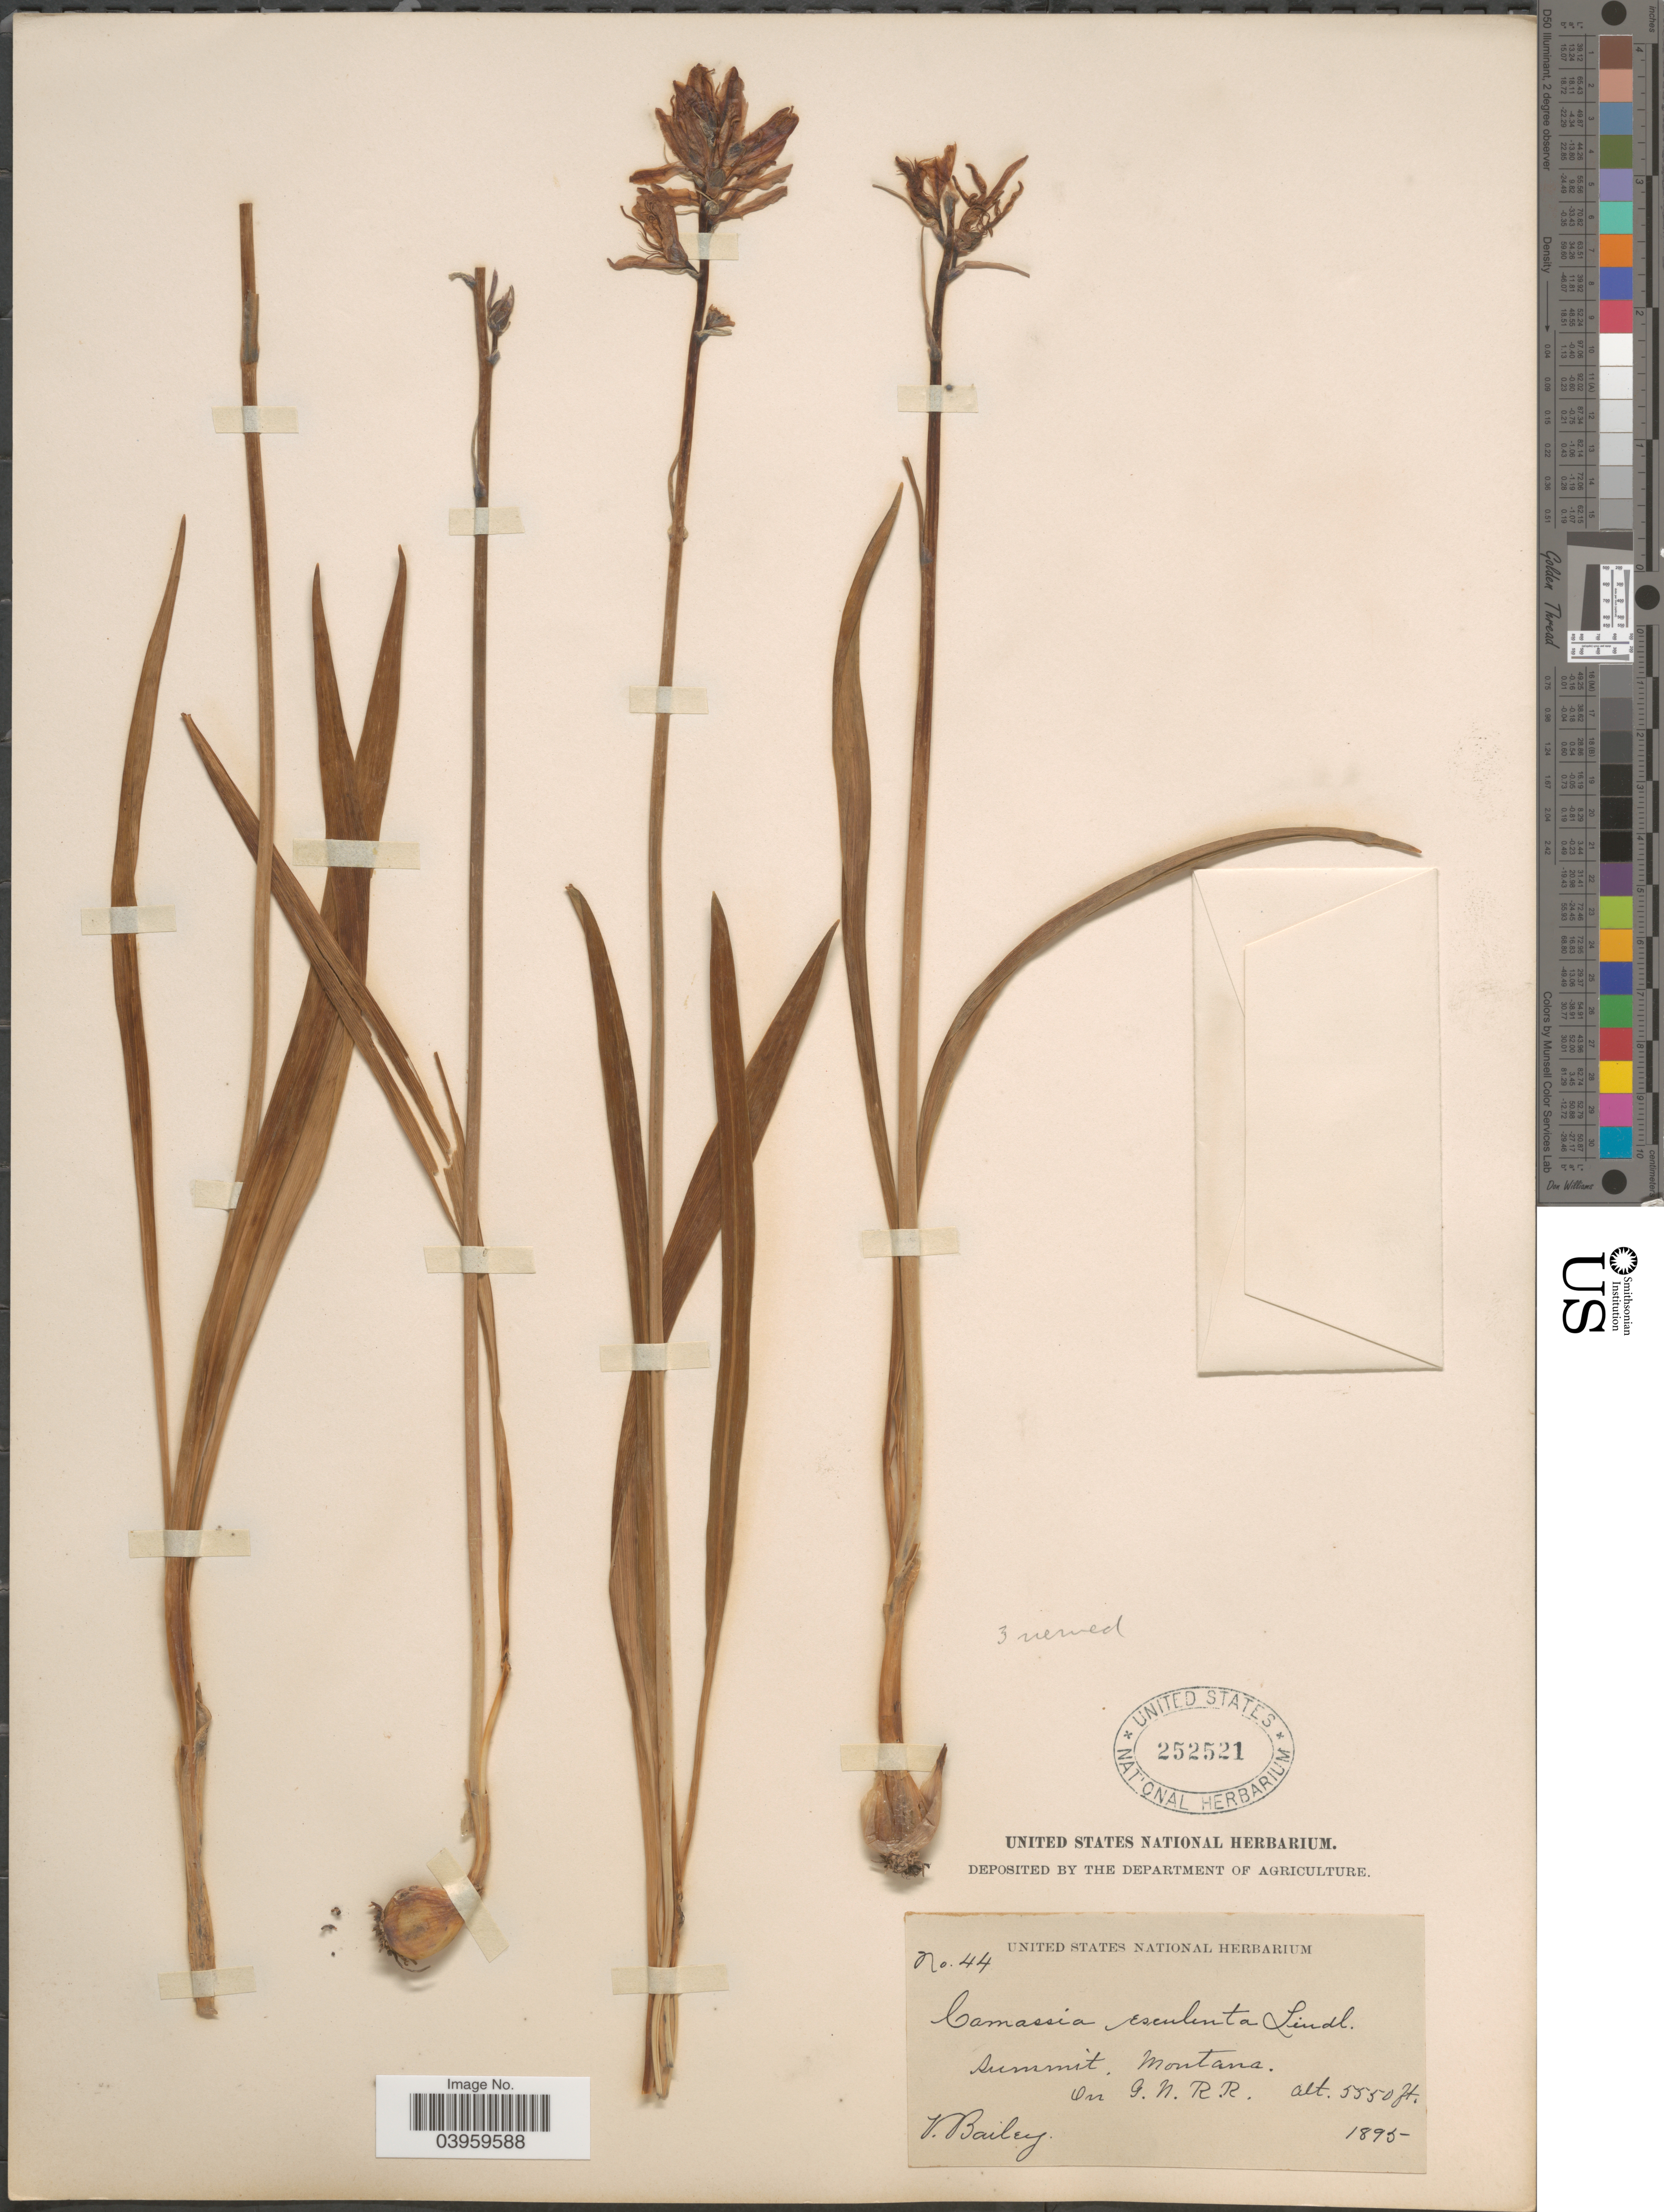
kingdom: Plantae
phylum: Tracheophyta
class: Liliopsida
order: Asparagales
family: Asparagaceae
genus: Camassia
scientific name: Camassia quamash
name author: (Pursh) Greene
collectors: V. L. Bailey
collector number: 44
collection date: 1895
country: United States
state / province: Montana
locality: Summit. On G.N.R.R.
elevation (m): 1692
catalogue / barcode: US 252521